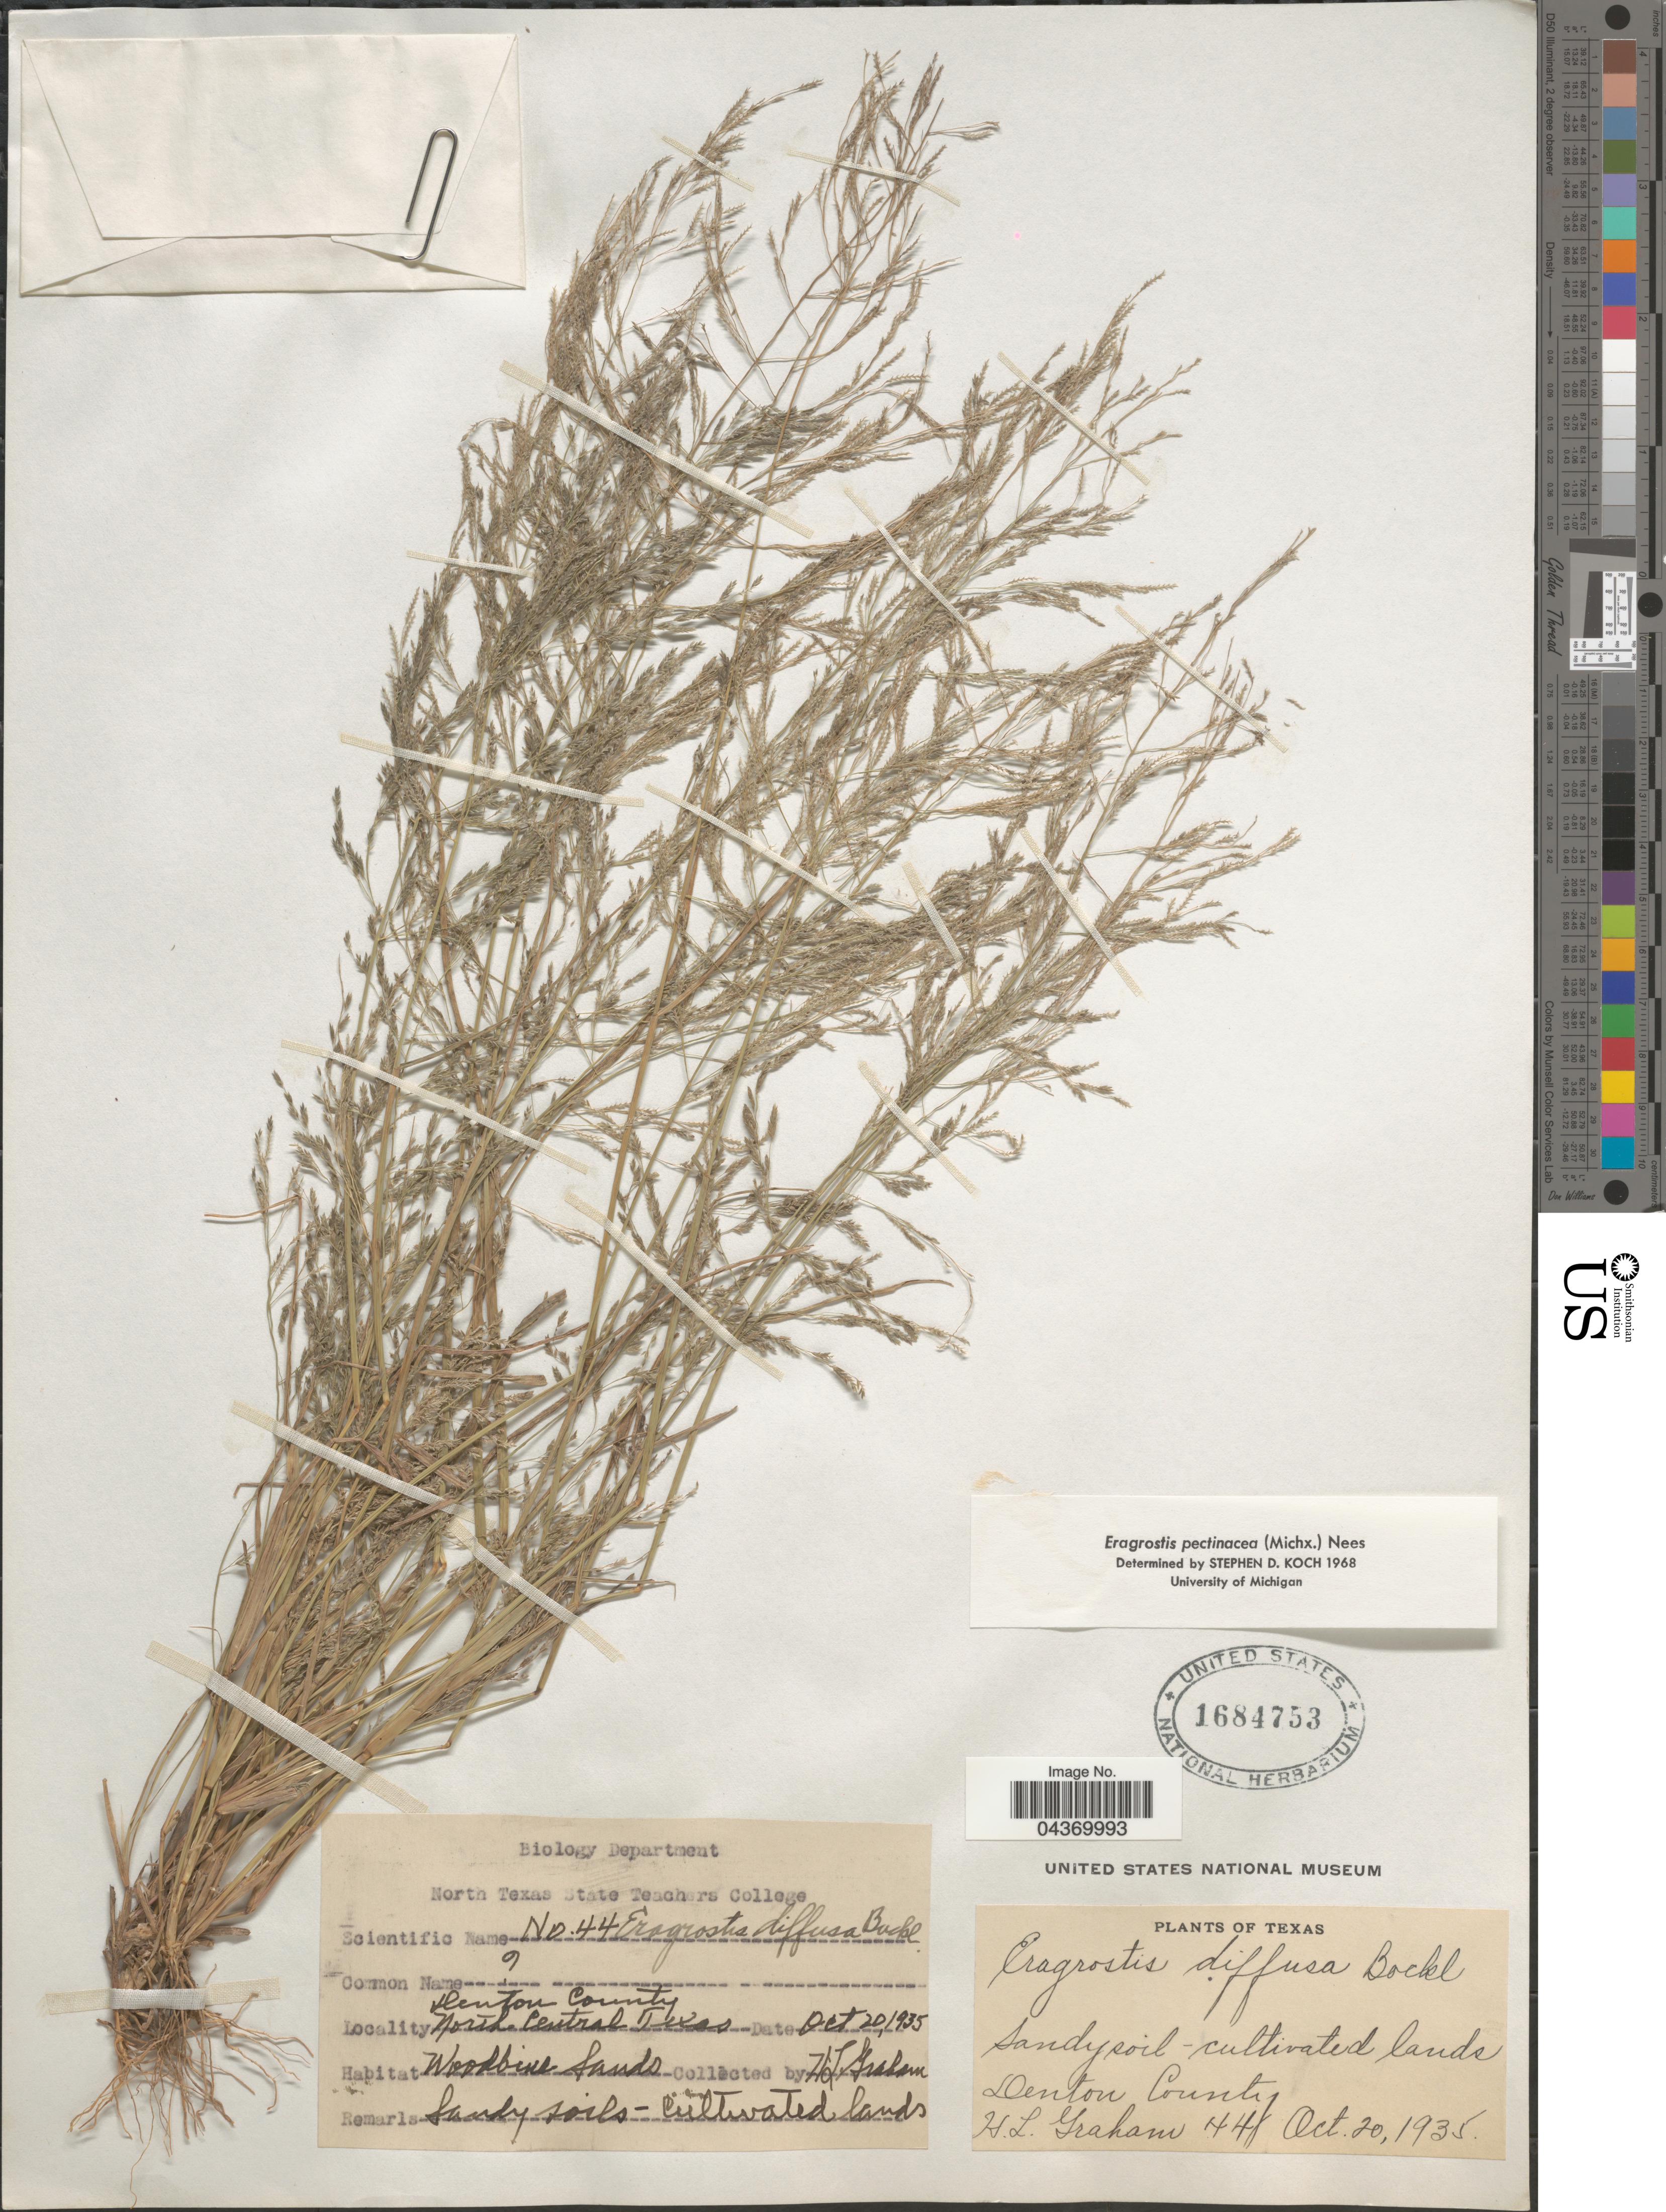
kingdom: Plantae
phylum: Tracheophyta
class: Liliopsida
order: Poales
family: Poaceae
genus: Eragrostis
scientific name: Eragrostis pectinacea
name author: (Michx.) Nees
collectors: H. L. Graham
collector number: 44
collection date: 1935-10-20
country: United States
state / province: Texas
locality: Denton County. North Central Texas.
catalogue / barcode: US 1684753